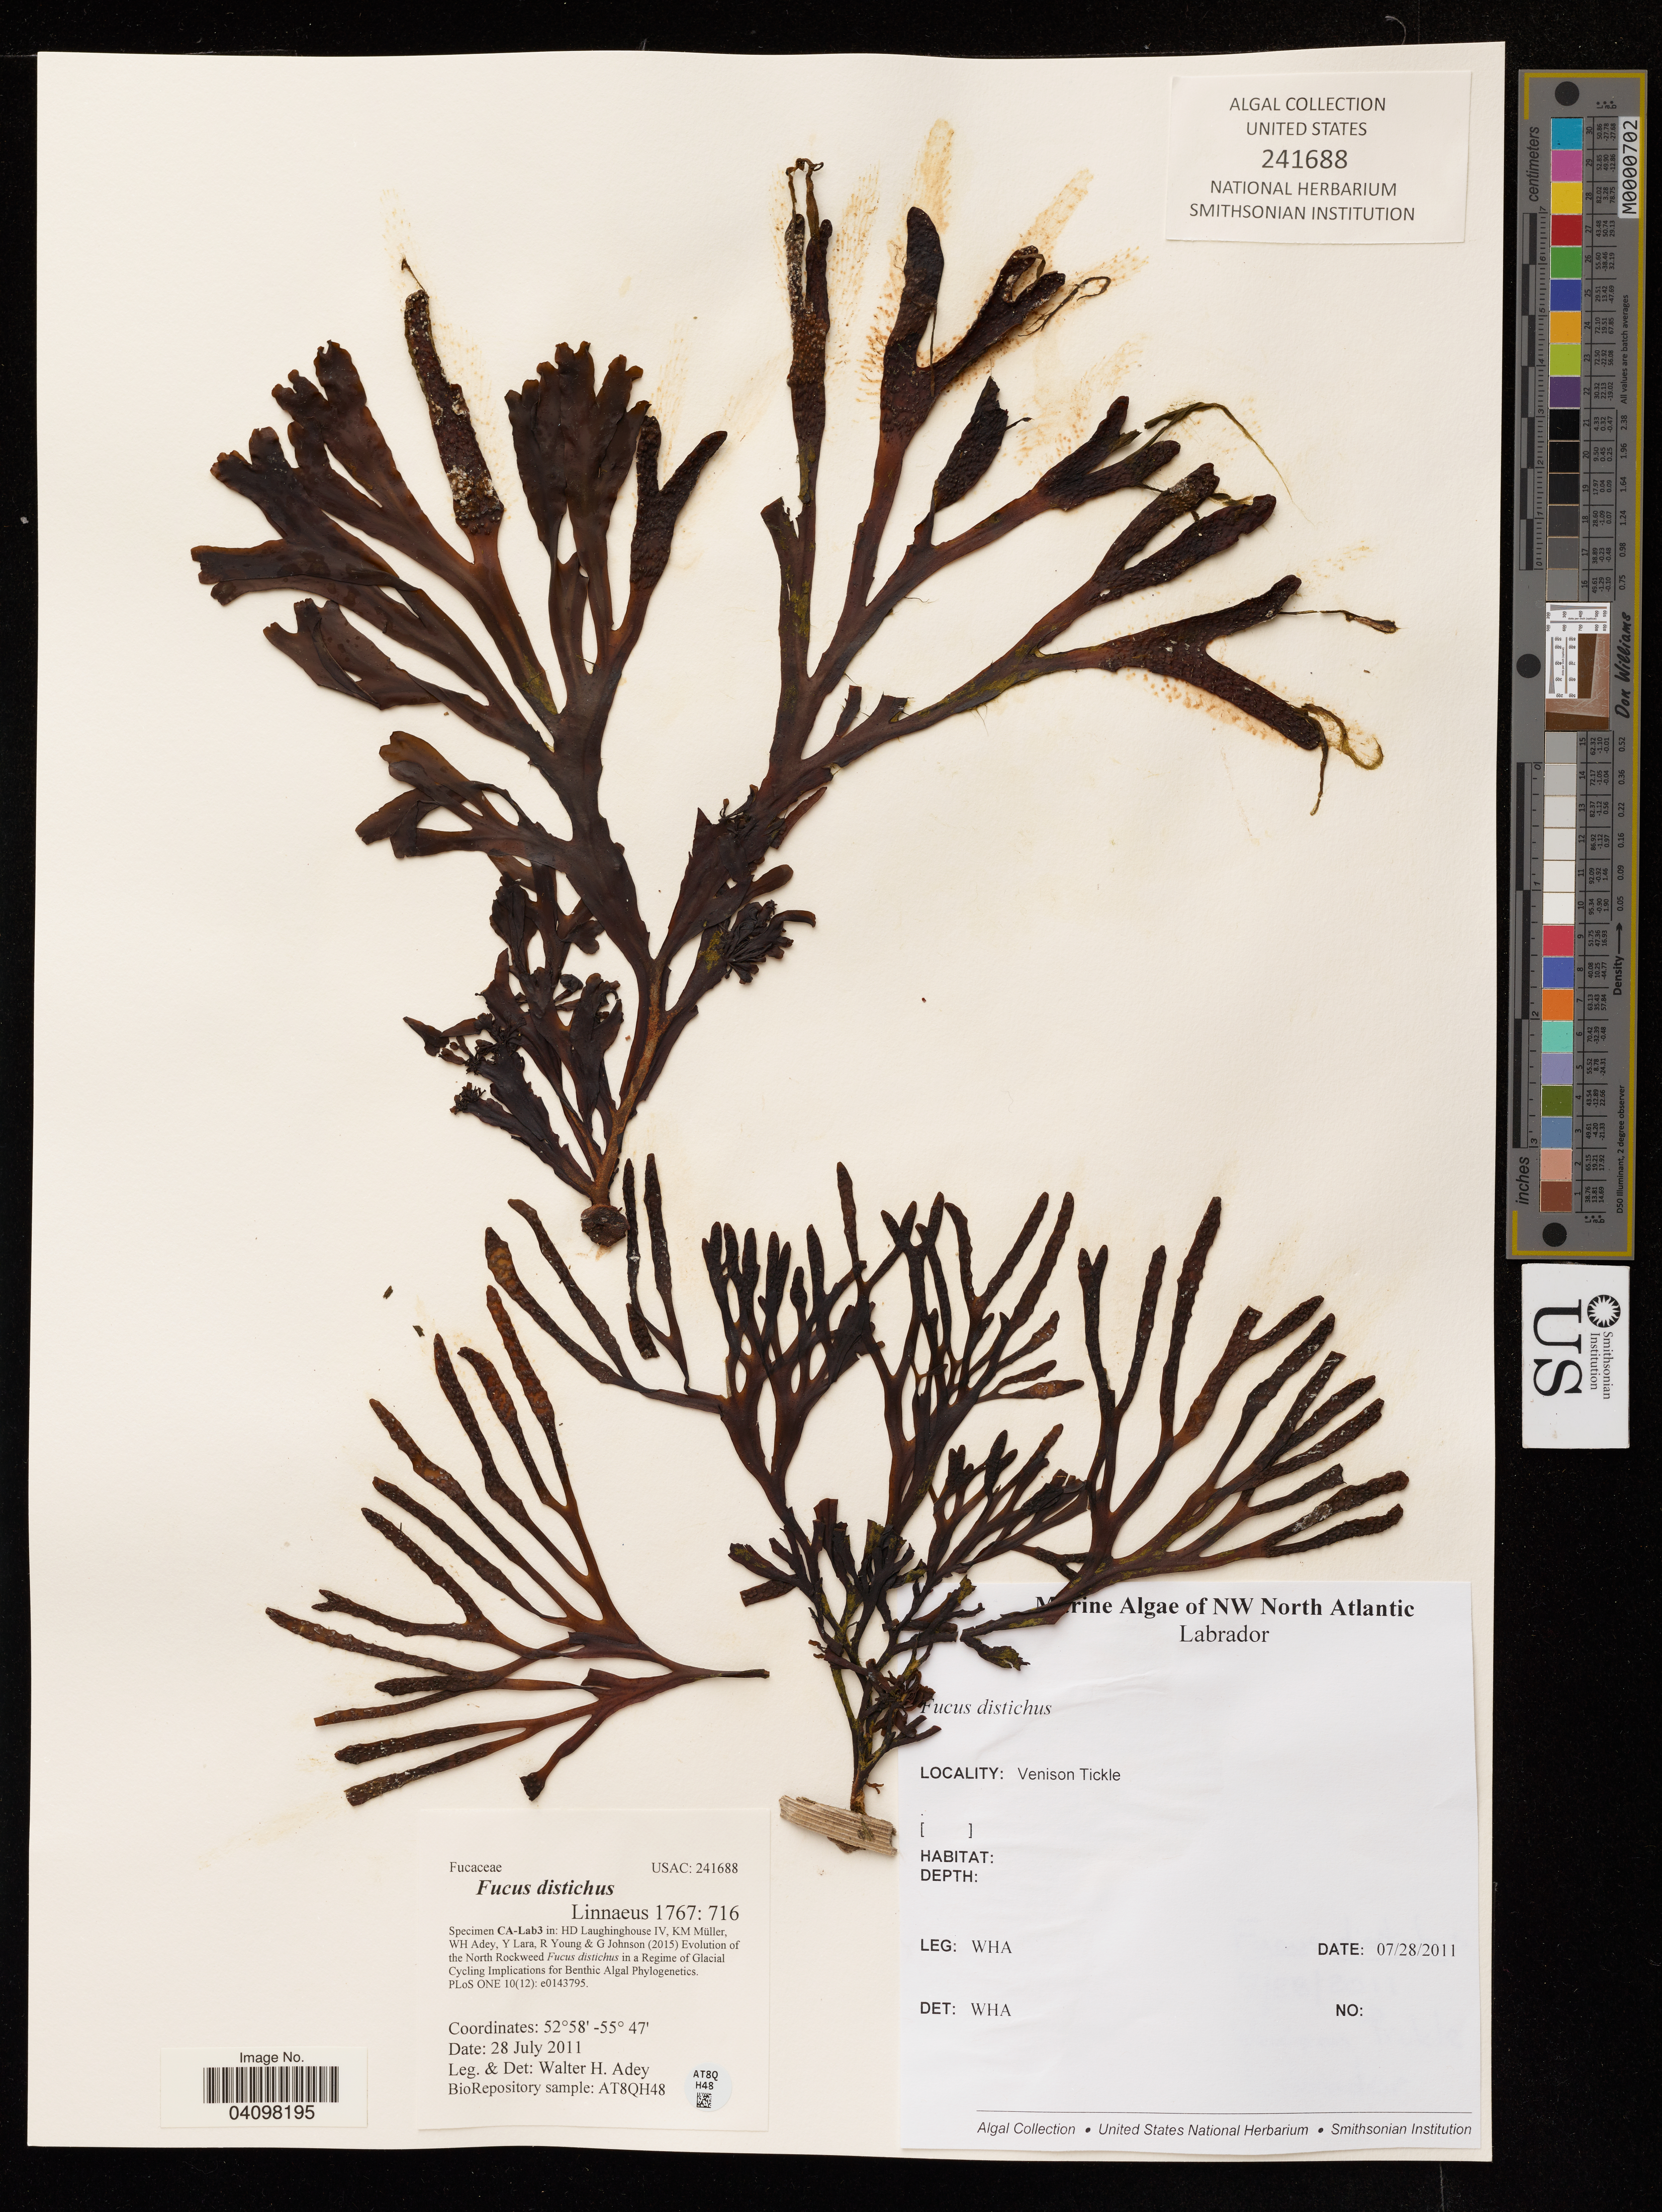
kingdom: Chromista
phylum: Ochrophyta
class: Phaeophyceae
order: Fucales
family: Fucaceae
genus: Fucus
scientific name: Fucus distichus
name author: L.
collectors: W. H. Adey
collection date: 2011-07-28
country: Canada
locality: NW North Atlantic. Labrador. Venison Tickle.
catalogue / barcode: US 241688